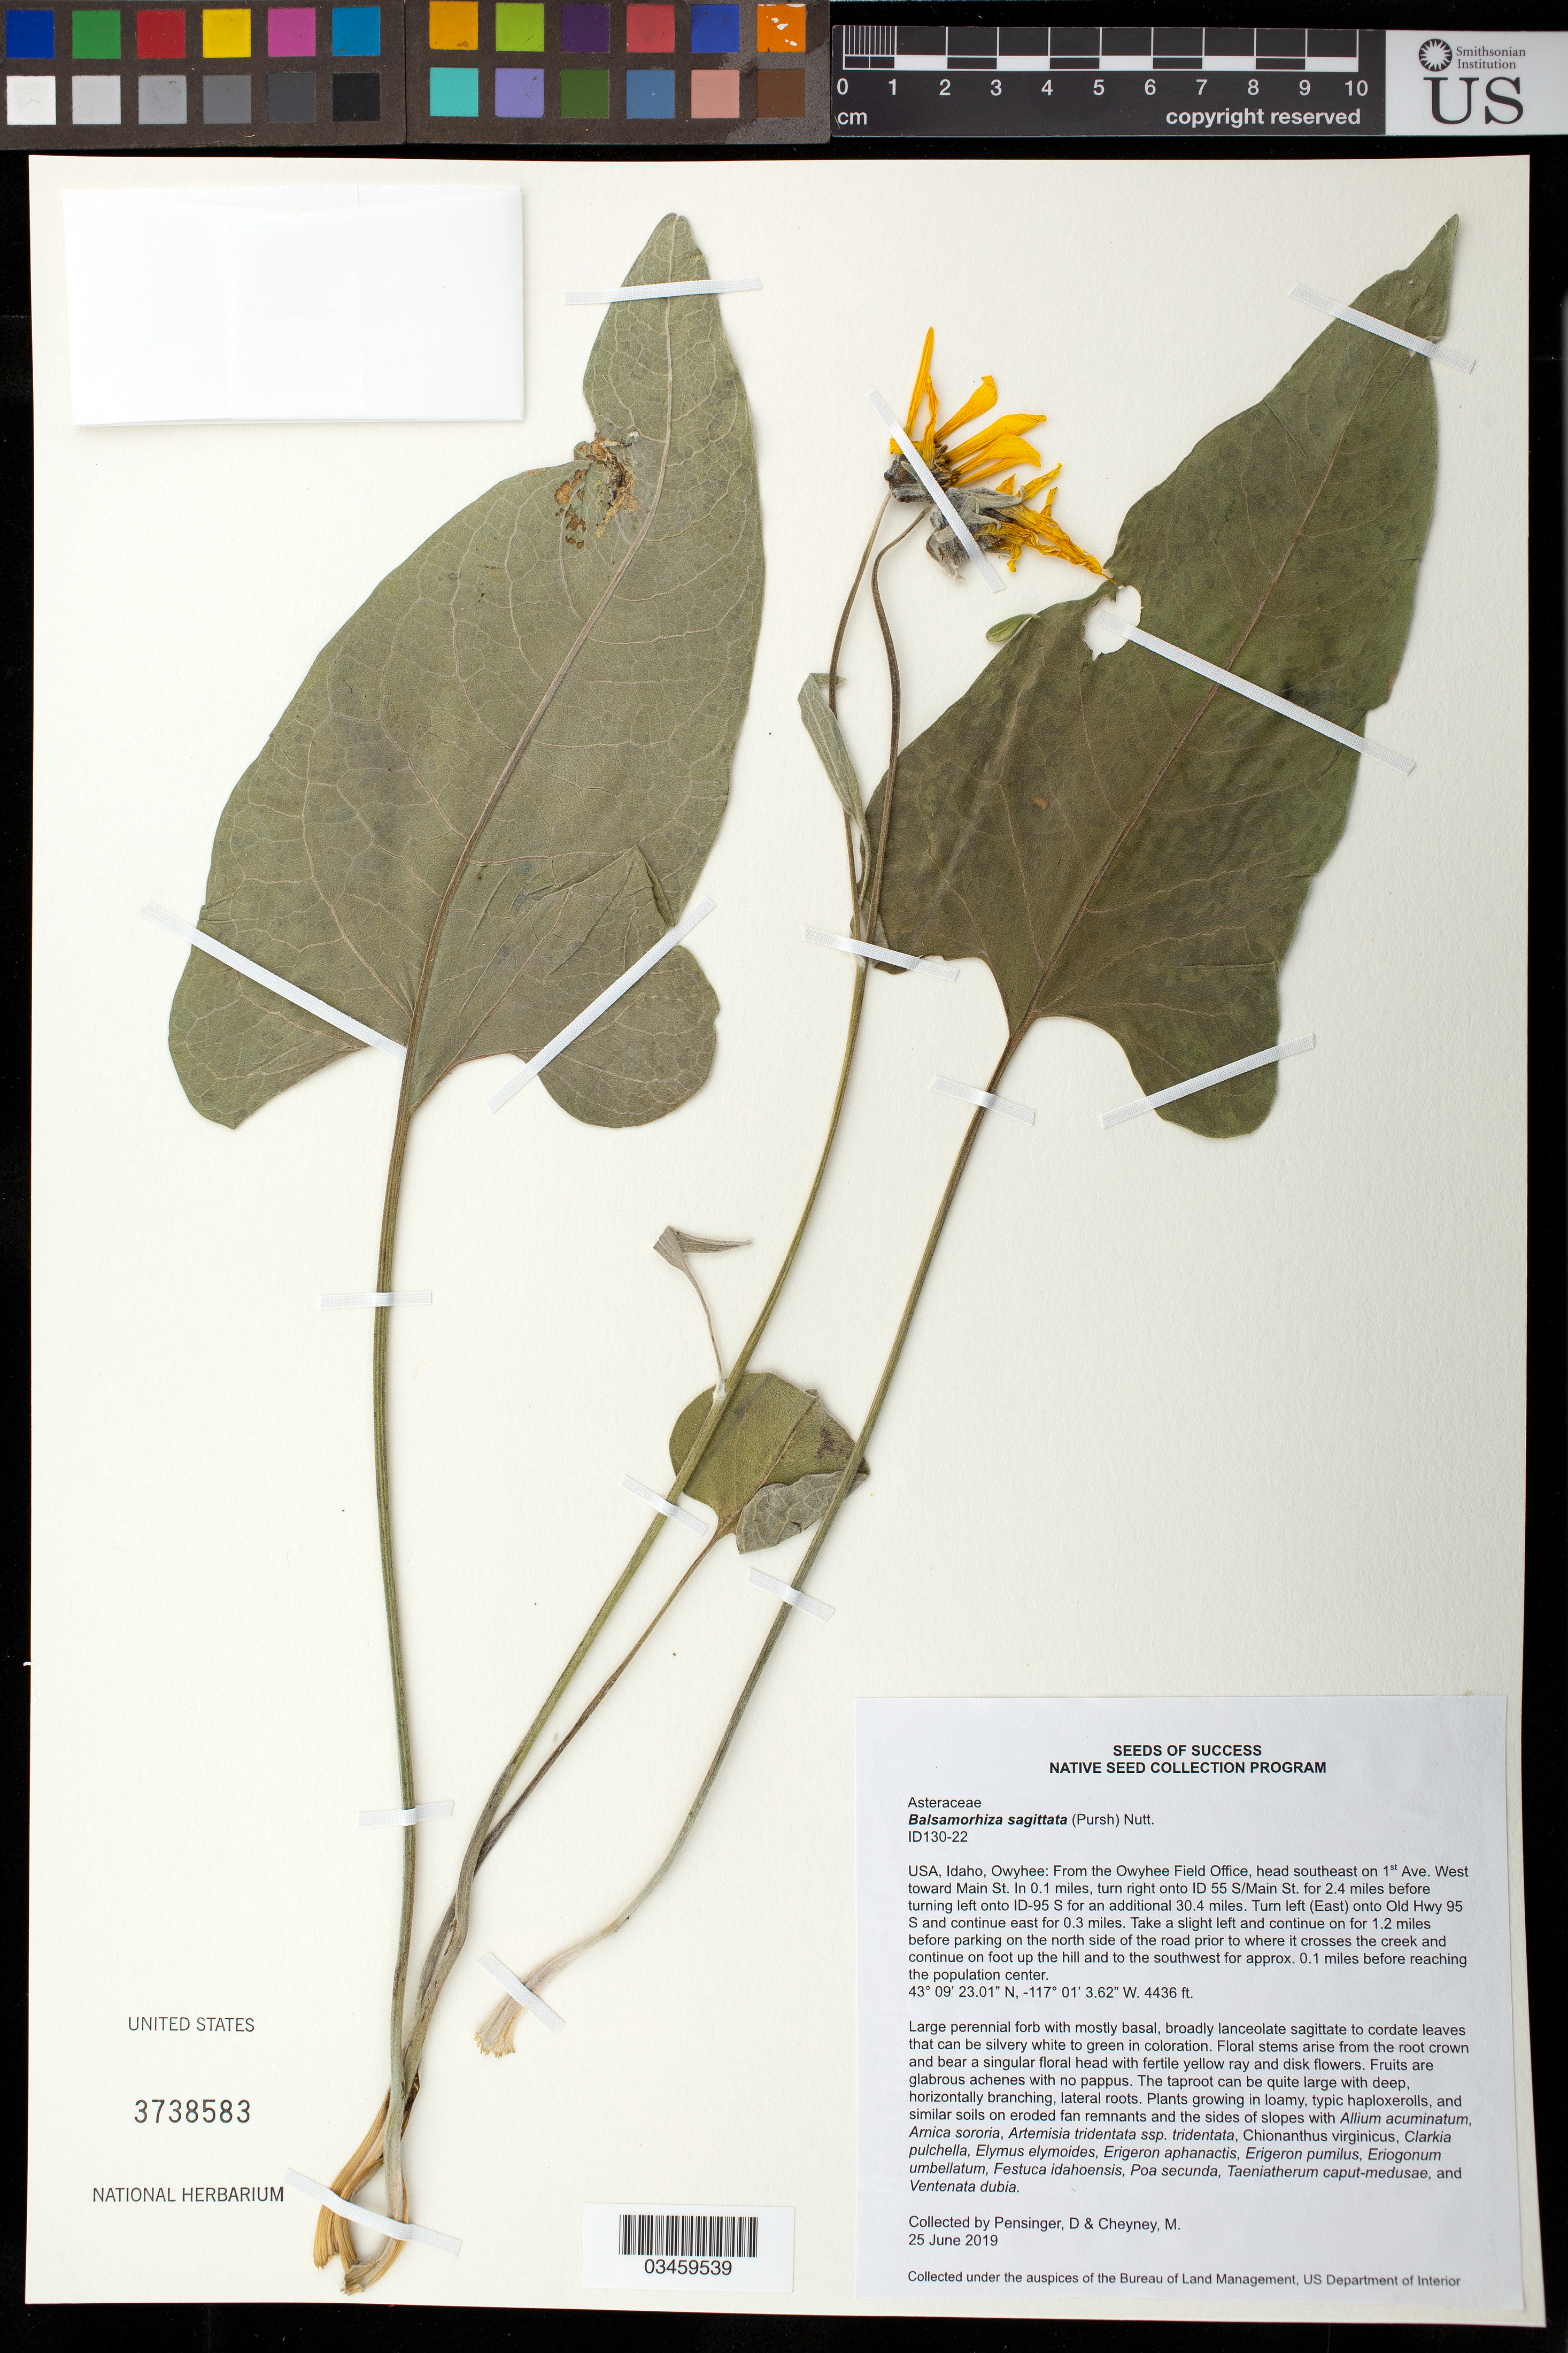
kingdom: Plantae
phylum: Tracheophyta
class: Magnoliopsida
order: Asterales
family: Asteraceae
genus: Balsamorhiza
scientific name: Balsamorhiza sagittata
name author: (Pursh) Nutt.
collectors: D. Pensinger, M. Cheyne & K. Hankins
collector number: ID130-22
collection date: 2019-06-25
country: United States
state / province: Idaho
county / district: Owyhee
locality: From Owyhee Field Office, head SE on 1-st Ave W toward Main St. In 0.1 mi, turn right onto ID 55S/Main and continue for 2.4 mi before turning left onto ID-95 S for 30.4 mi, take left onto Old Hwy 95S and continue E for 0.3 mi, take slight left for 1.2 mi, continue on foot up the hill to SW for 0.1 mi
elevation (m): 1352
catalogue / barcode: US 3738583